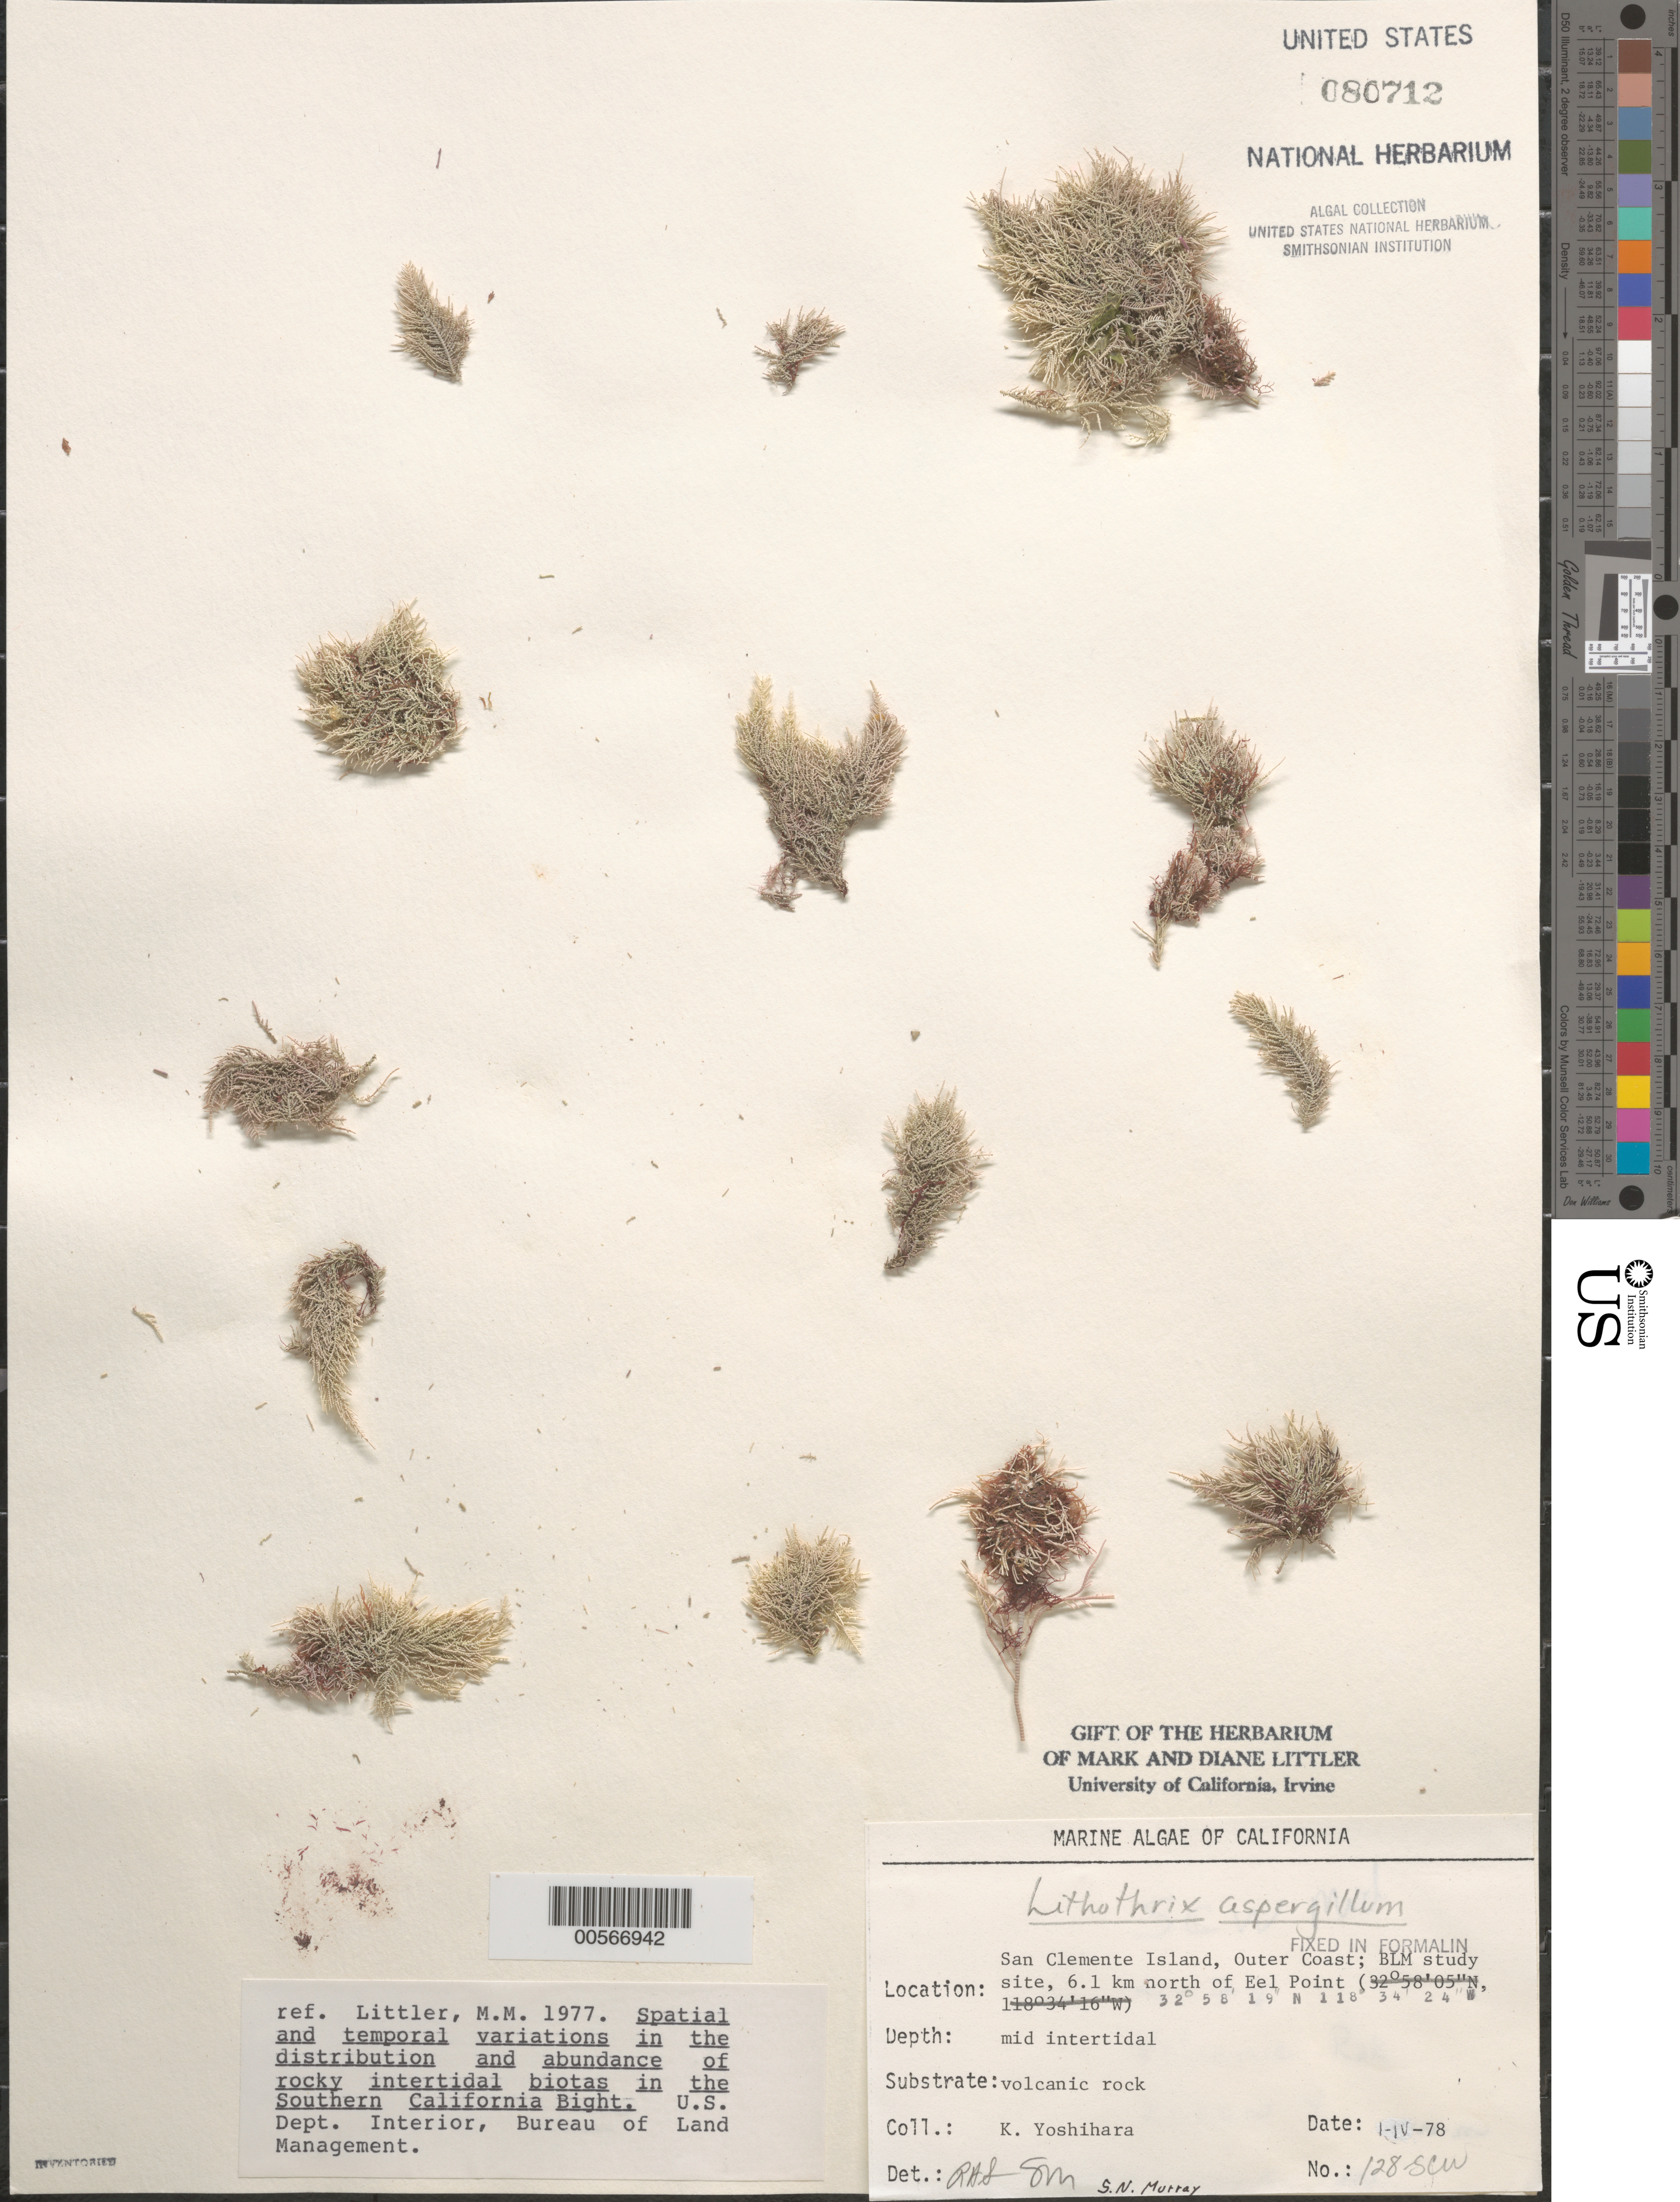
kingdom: Plantae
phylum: Rhodophyta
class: Florideophyceae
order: Corallinales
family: Lithophyllaceae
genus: Lithothrix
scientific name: Lithothrix aspergillum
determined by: Sims, Robert H.; Murray, S. N.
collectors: K. Yoshihara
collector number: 128-scw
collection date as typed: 01 Apr 1978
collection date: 1978-04-01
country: United States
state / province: California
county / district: Los Angeles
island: San Clemente Island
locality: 6.1 km north of Eel Point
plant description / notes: BLM-SOCALBIGHT Rocky Intertidal Survey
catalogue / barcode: US 80712